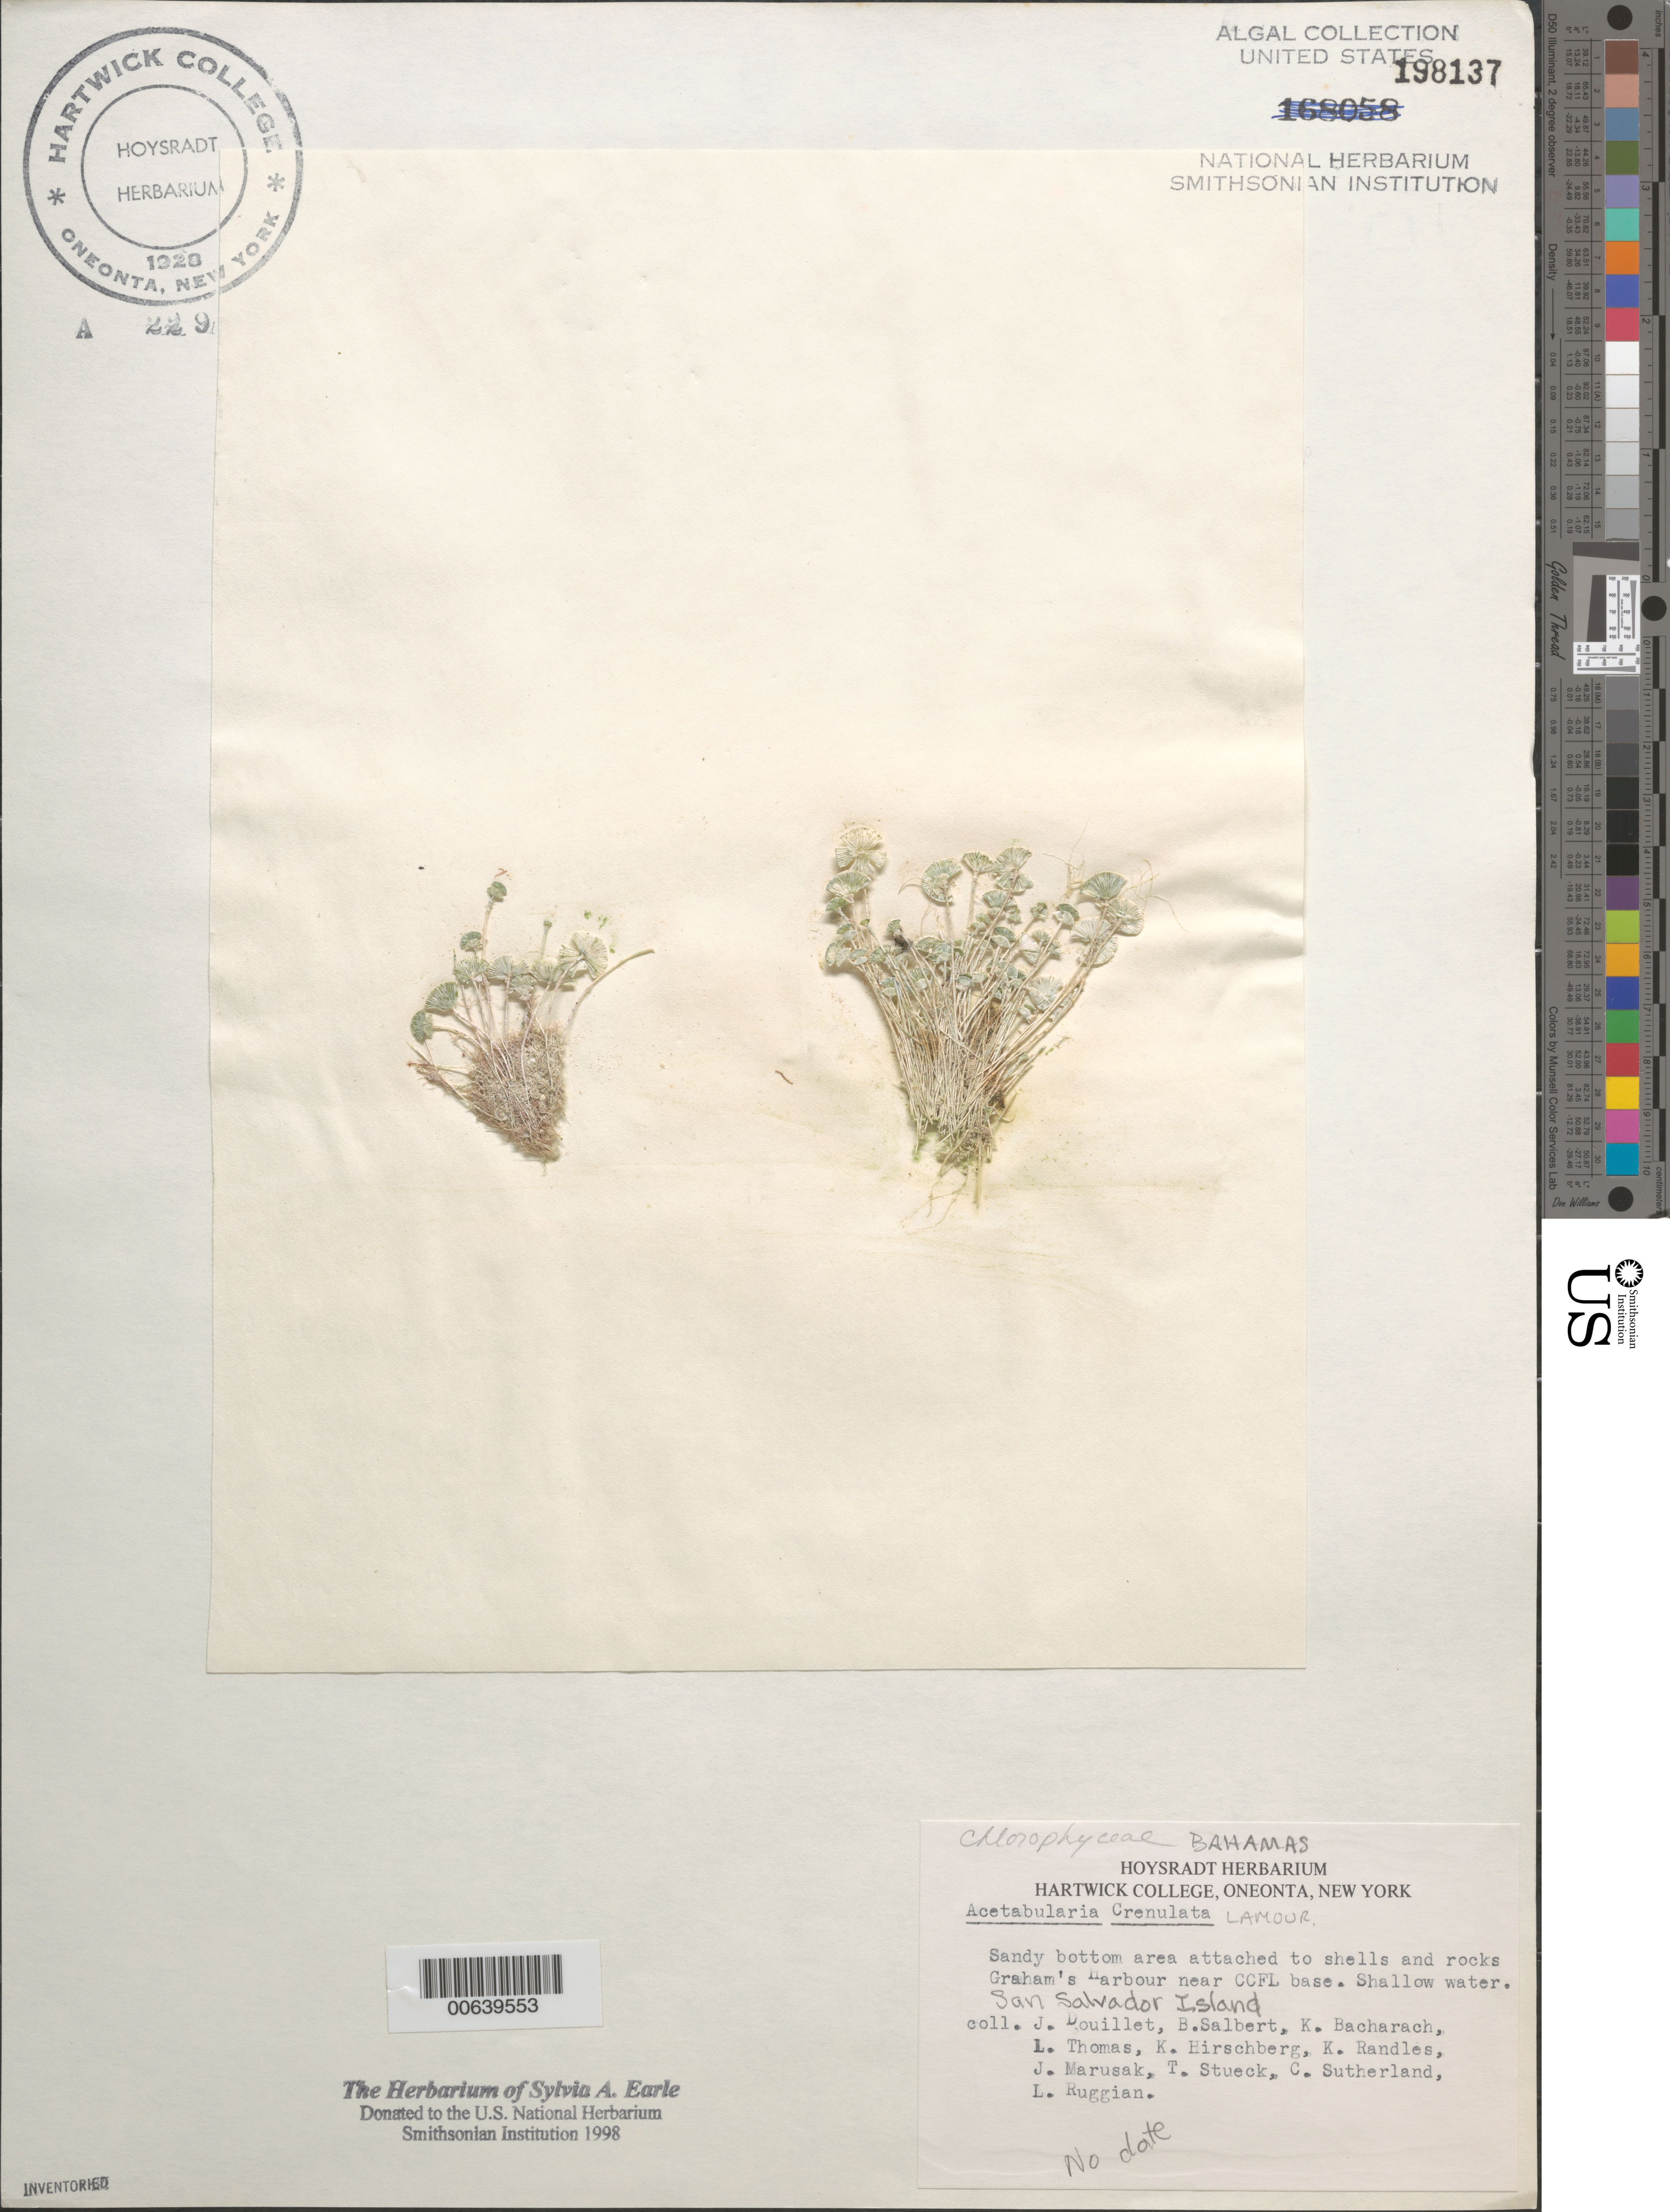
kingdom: Plantae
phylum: Chlorophyta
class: Ulvophyceae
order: Dasycladales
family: Polyphysaceae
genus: Acetabularia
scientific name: Acetabularia acetabulum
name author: J.V.Lamouroux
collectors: J. Douillet, B. Salbert, K. Bacharach, L. Thomas, K. Hirschberg, K. Randles & et al.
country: Bahamas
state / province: San Salvador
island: San Salvador Island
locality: Grahams Harbour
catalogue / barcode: US 198137